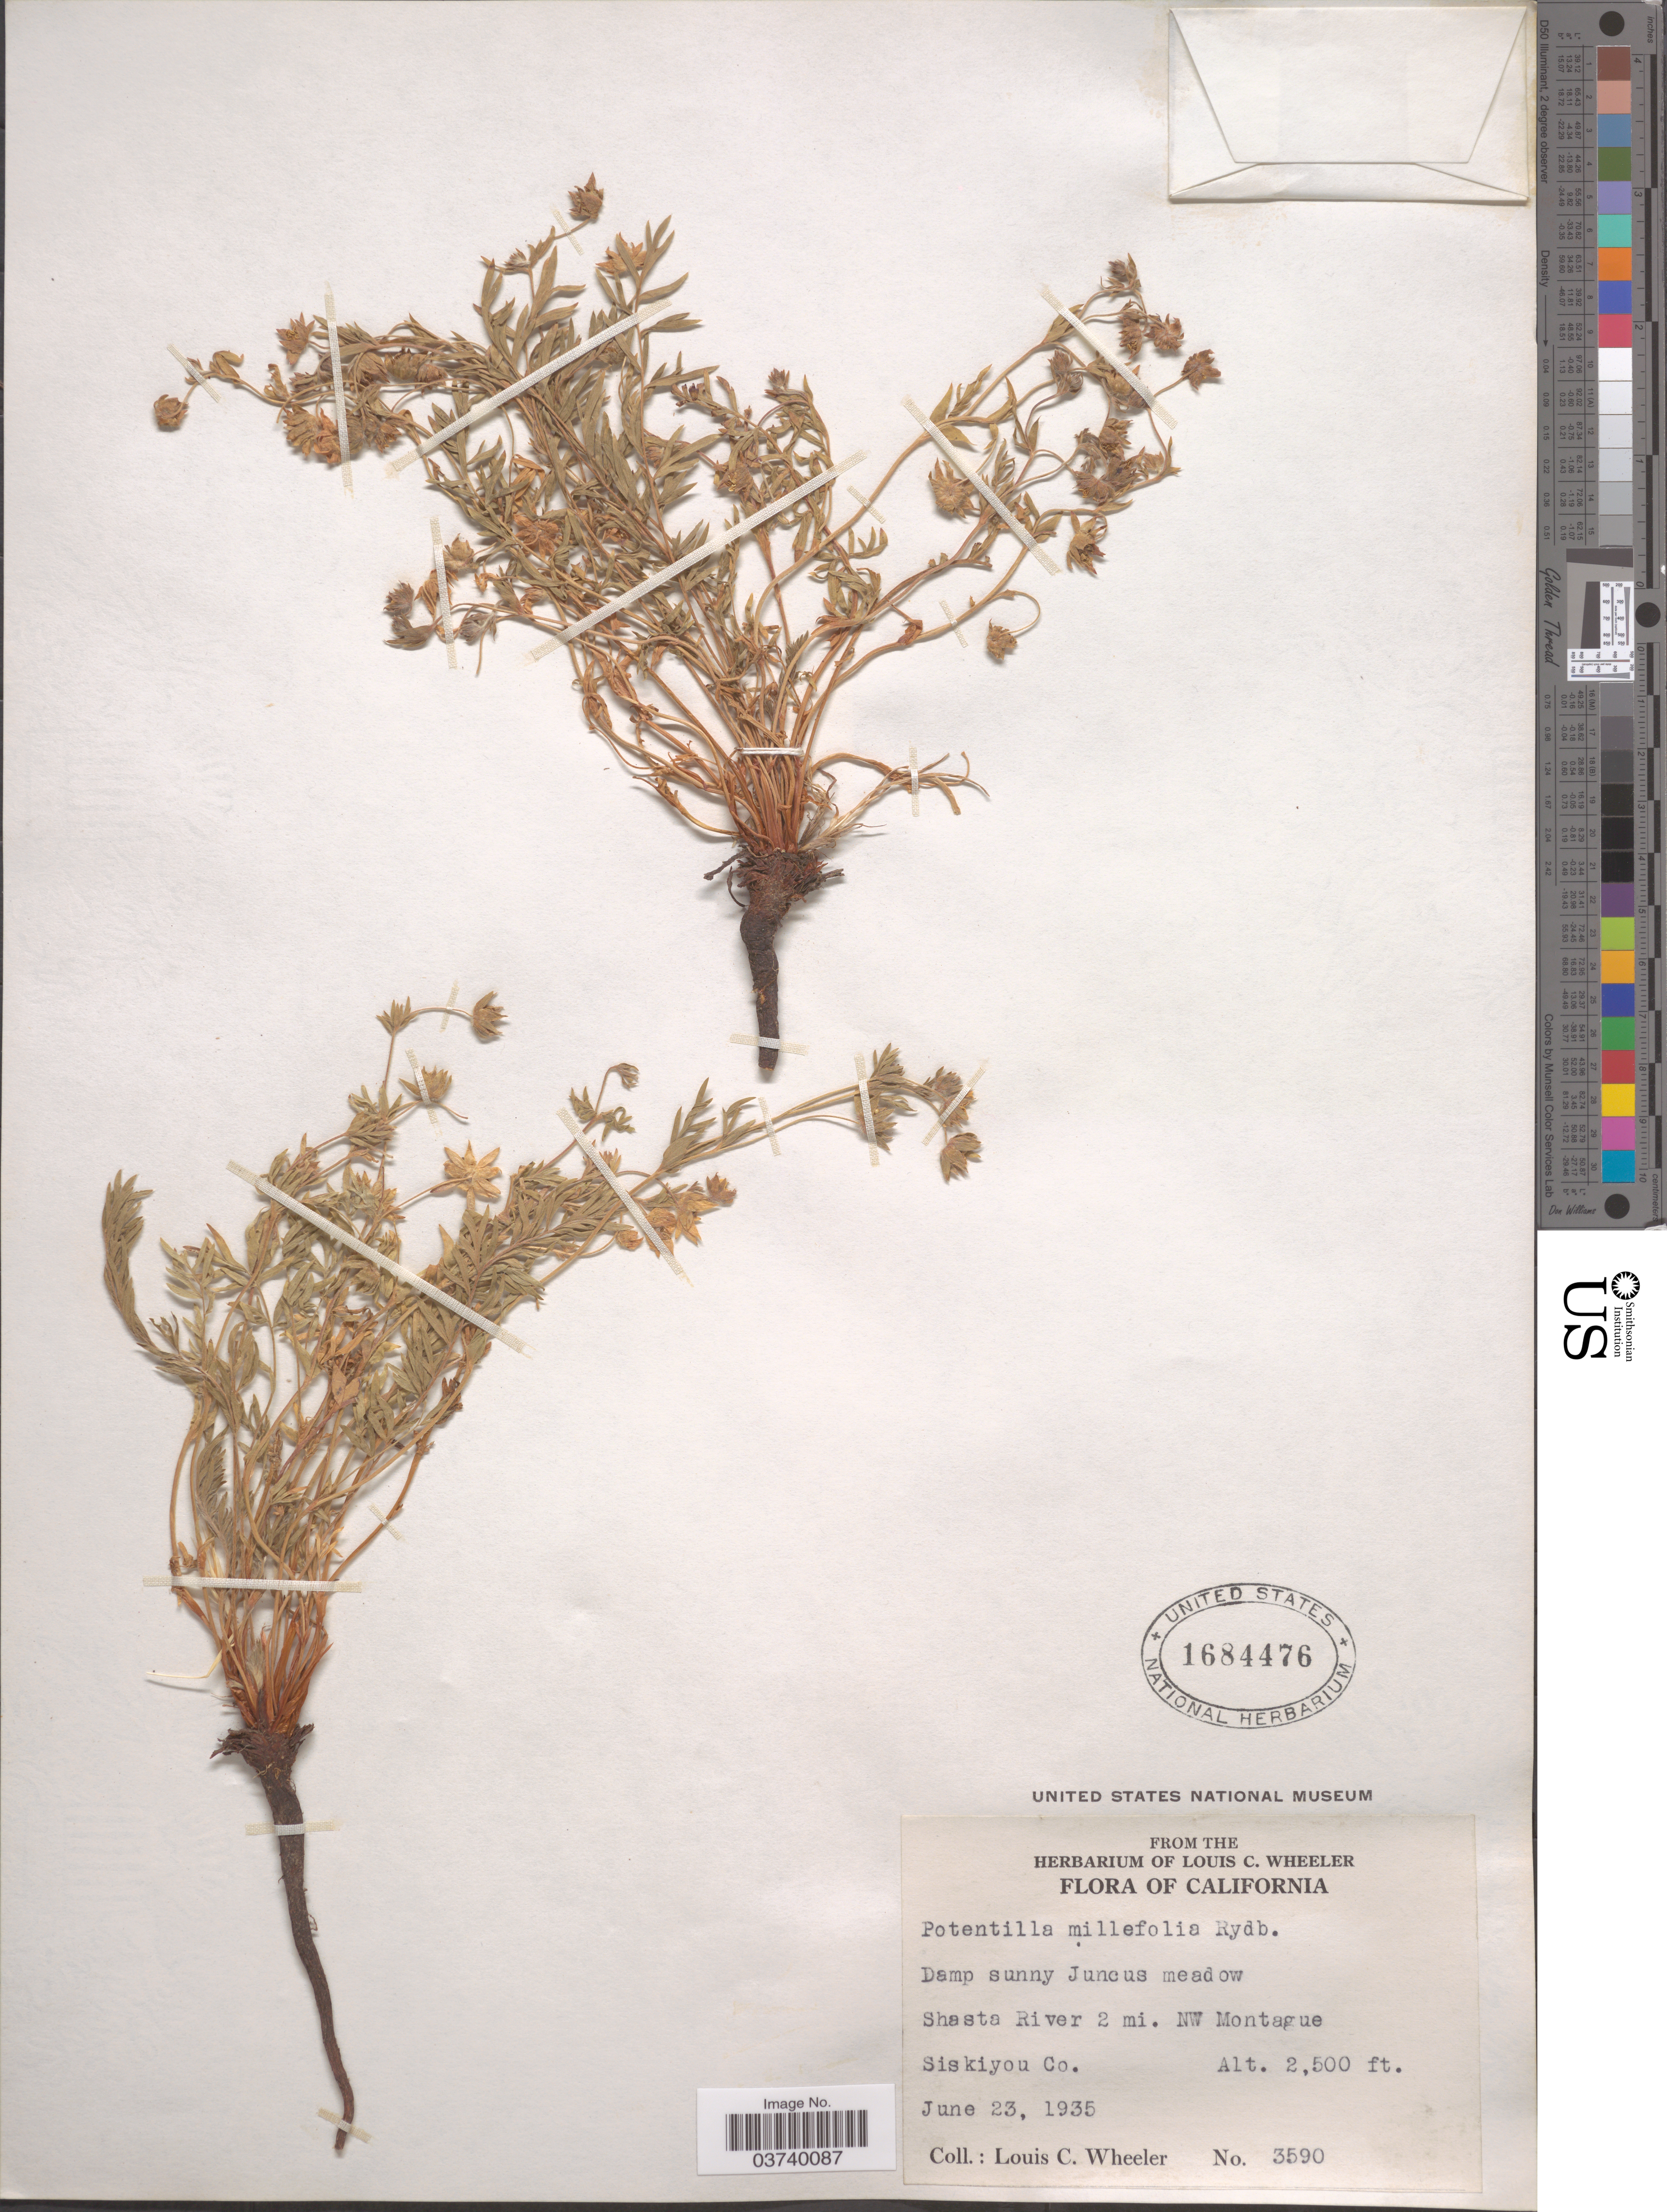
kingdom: Plantae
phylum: Tracheophyta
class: Magnoliopsida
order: Rosales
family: Rosaceae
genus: Potentilla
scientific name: Potentilla millefolia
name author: Rydb.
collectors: L. C. Wheeler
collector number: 3590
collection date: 1935-06-23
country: United States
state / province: California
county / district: Siskiyou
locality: Shasta River 2 mi. NW Montague. Siskiyou Co.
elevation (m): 762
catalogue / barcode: US 1684476